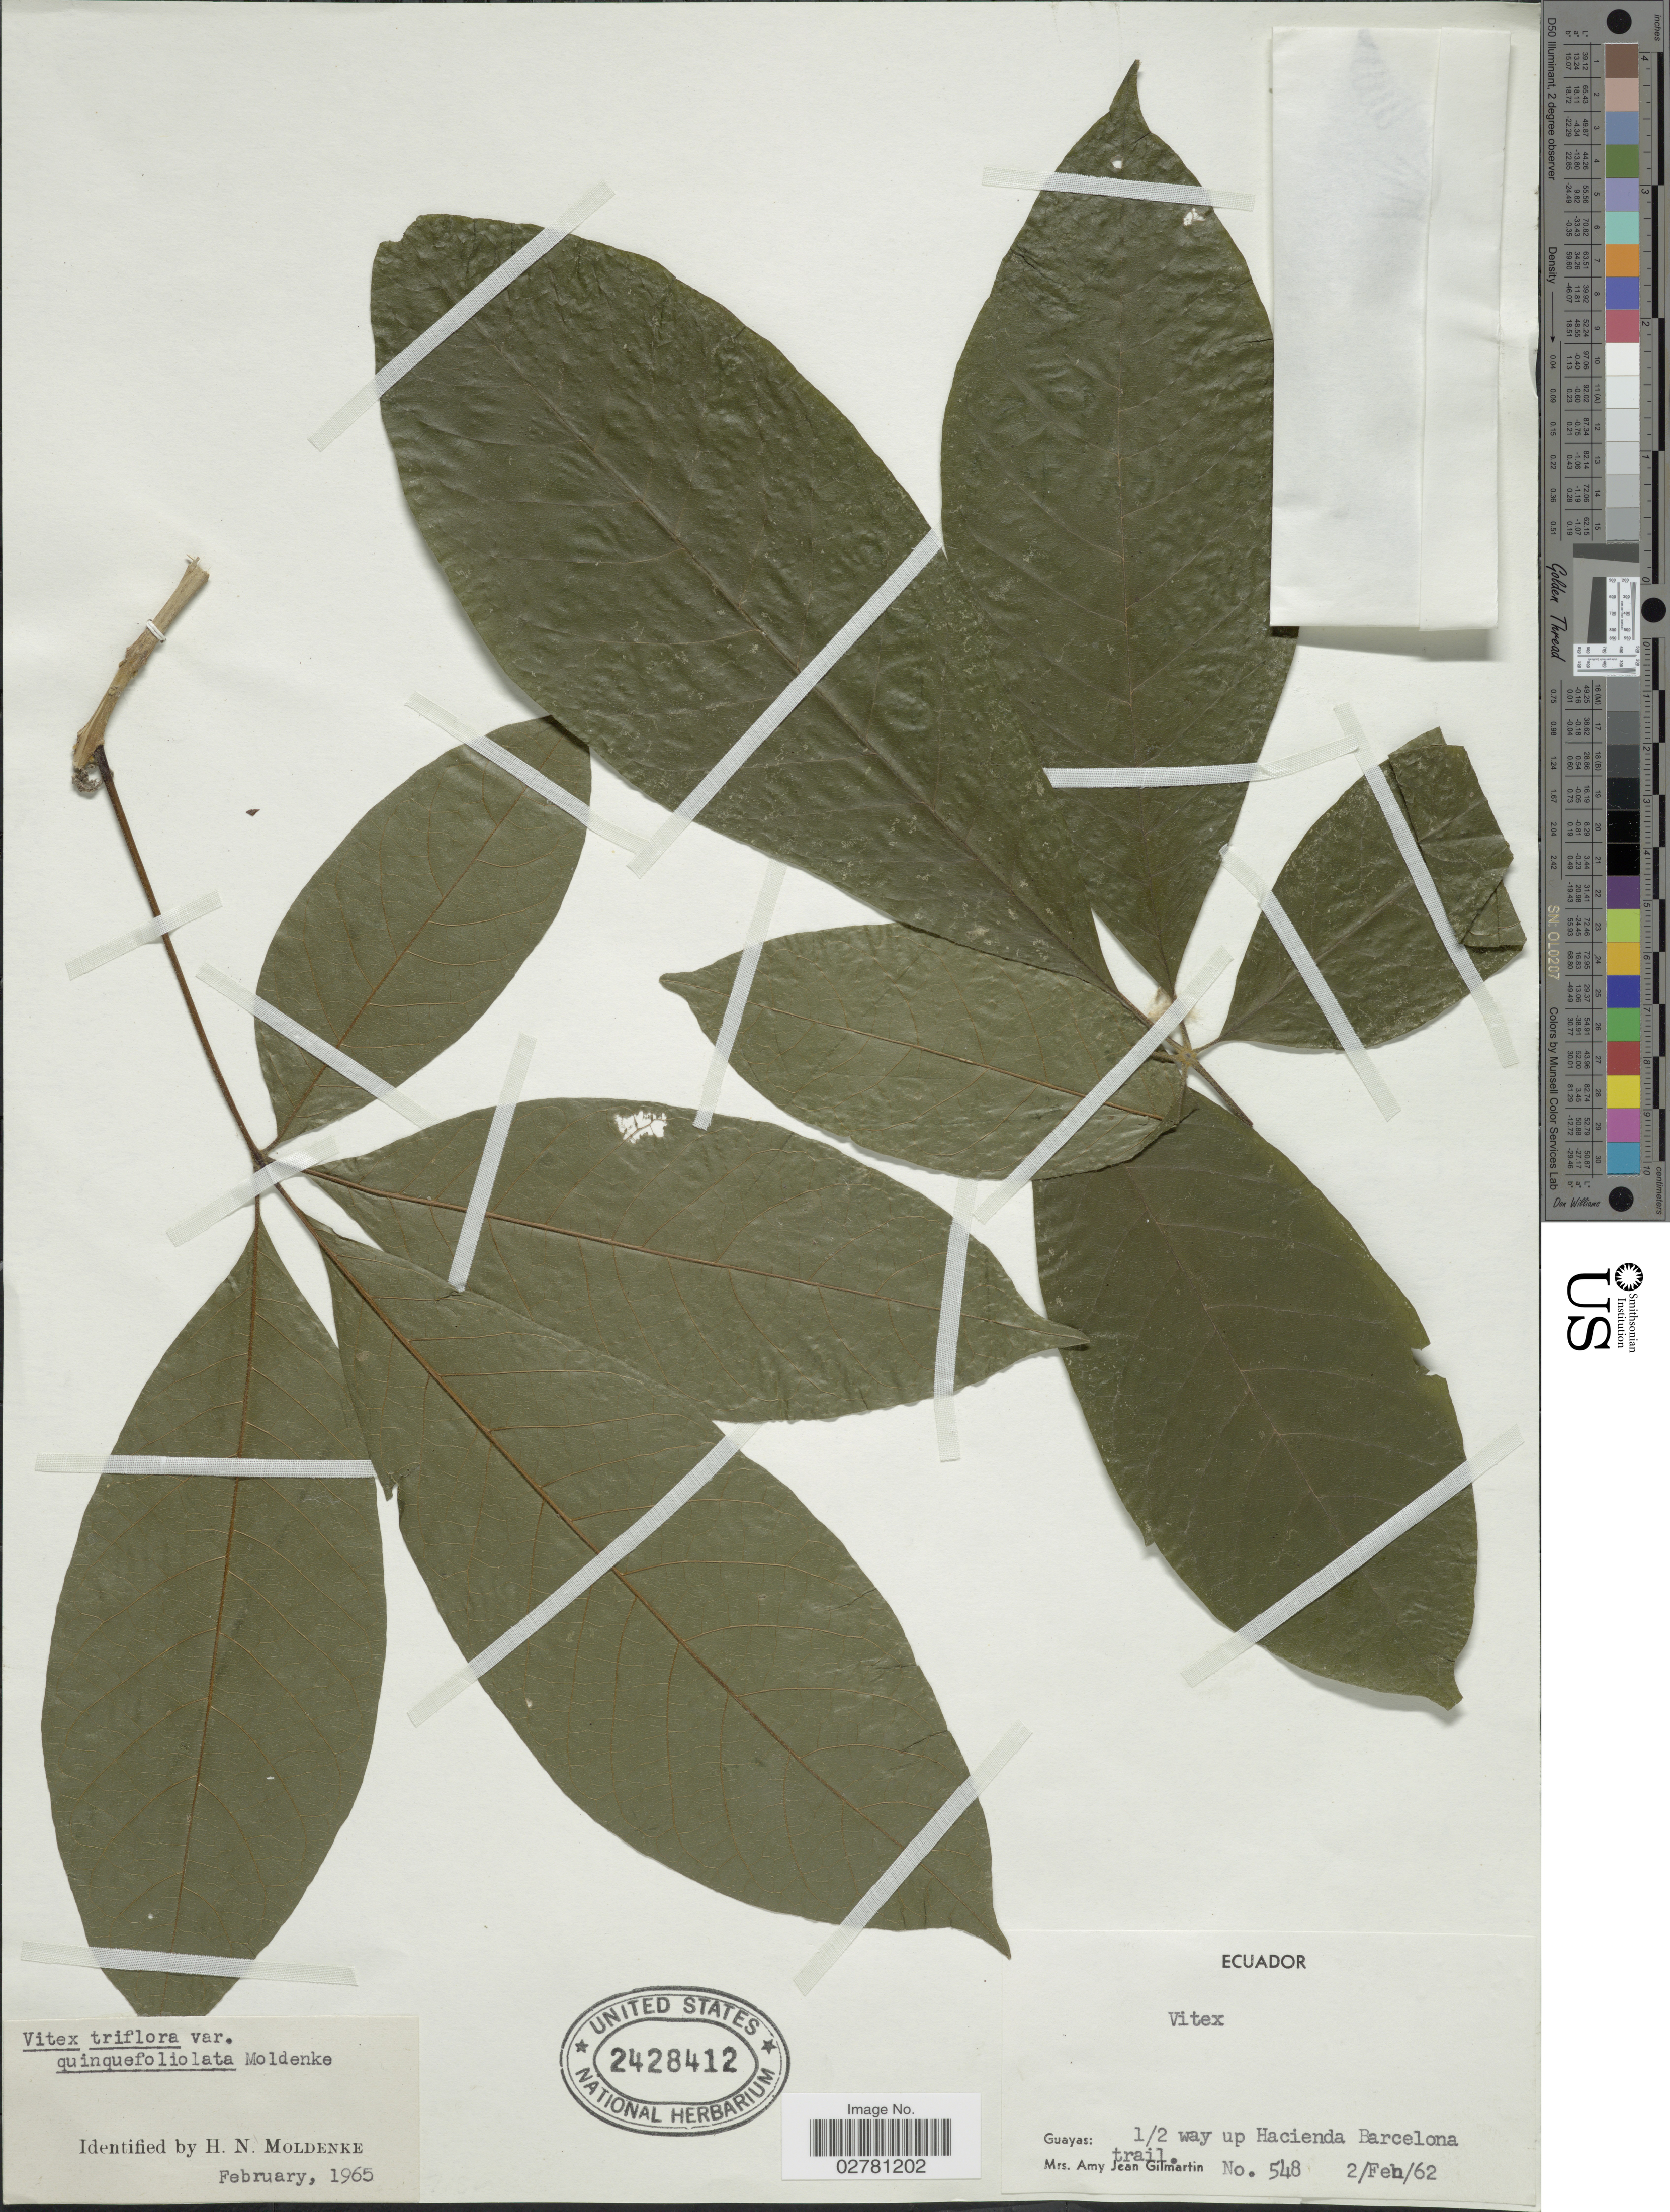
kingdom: Plantae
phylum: Tracheophyta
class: Magnoliopsida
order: Lamiales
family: Lamiaceae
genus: Vitex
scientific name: Vitex triflora var. quinquefoliolata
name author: Moldenke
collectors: A. J. Gilmartin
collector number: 548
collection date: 1962-02-02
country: Ecuador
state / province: Guayas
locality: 1/2 way up Hacienda Barcelona trail.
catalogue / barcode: US 2428412